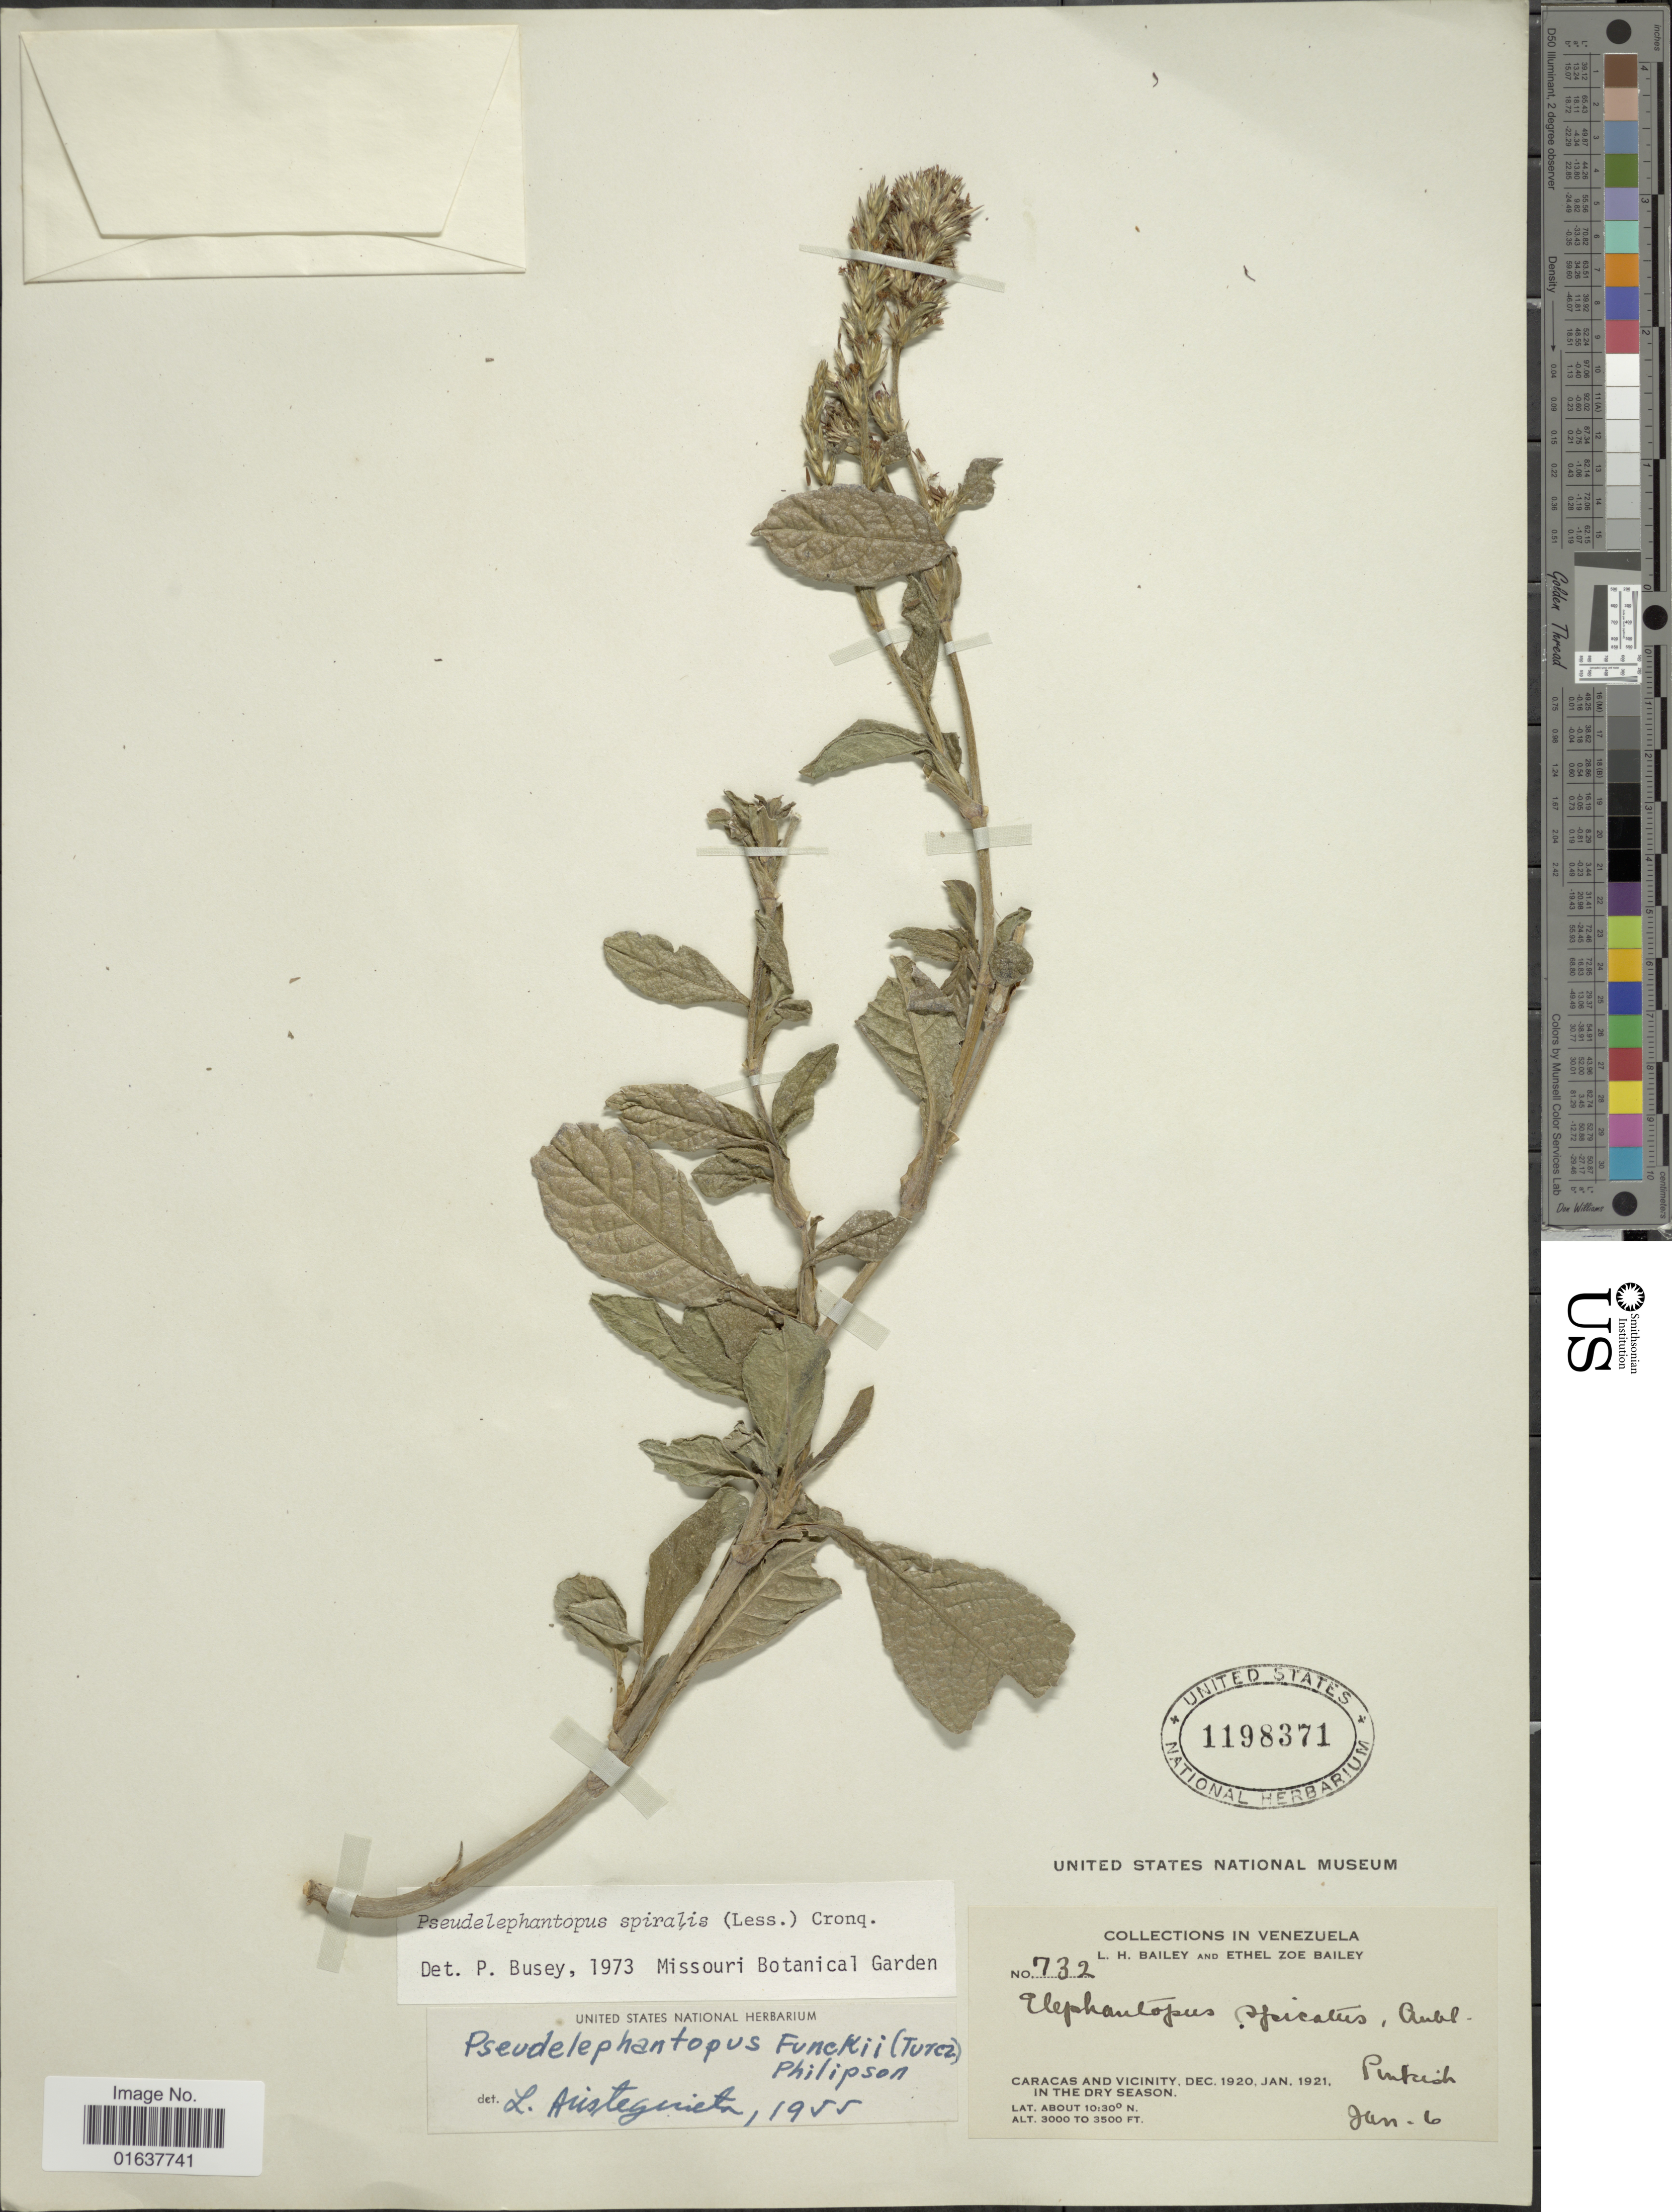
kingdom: Plantae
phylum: Tracheophyta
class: Magnoliopsida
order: Asterales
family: Asteraceae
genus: Pseudelephantopus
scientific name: Pseudelephantopus spiralis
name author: (Less.) Cronquist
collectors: L. H. Bailey & E. Z. Bailey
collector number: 732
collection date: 1920-12/1921-01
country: Venezuela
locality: Caracas and Vicinity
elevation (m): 914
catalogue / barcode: US 1198371